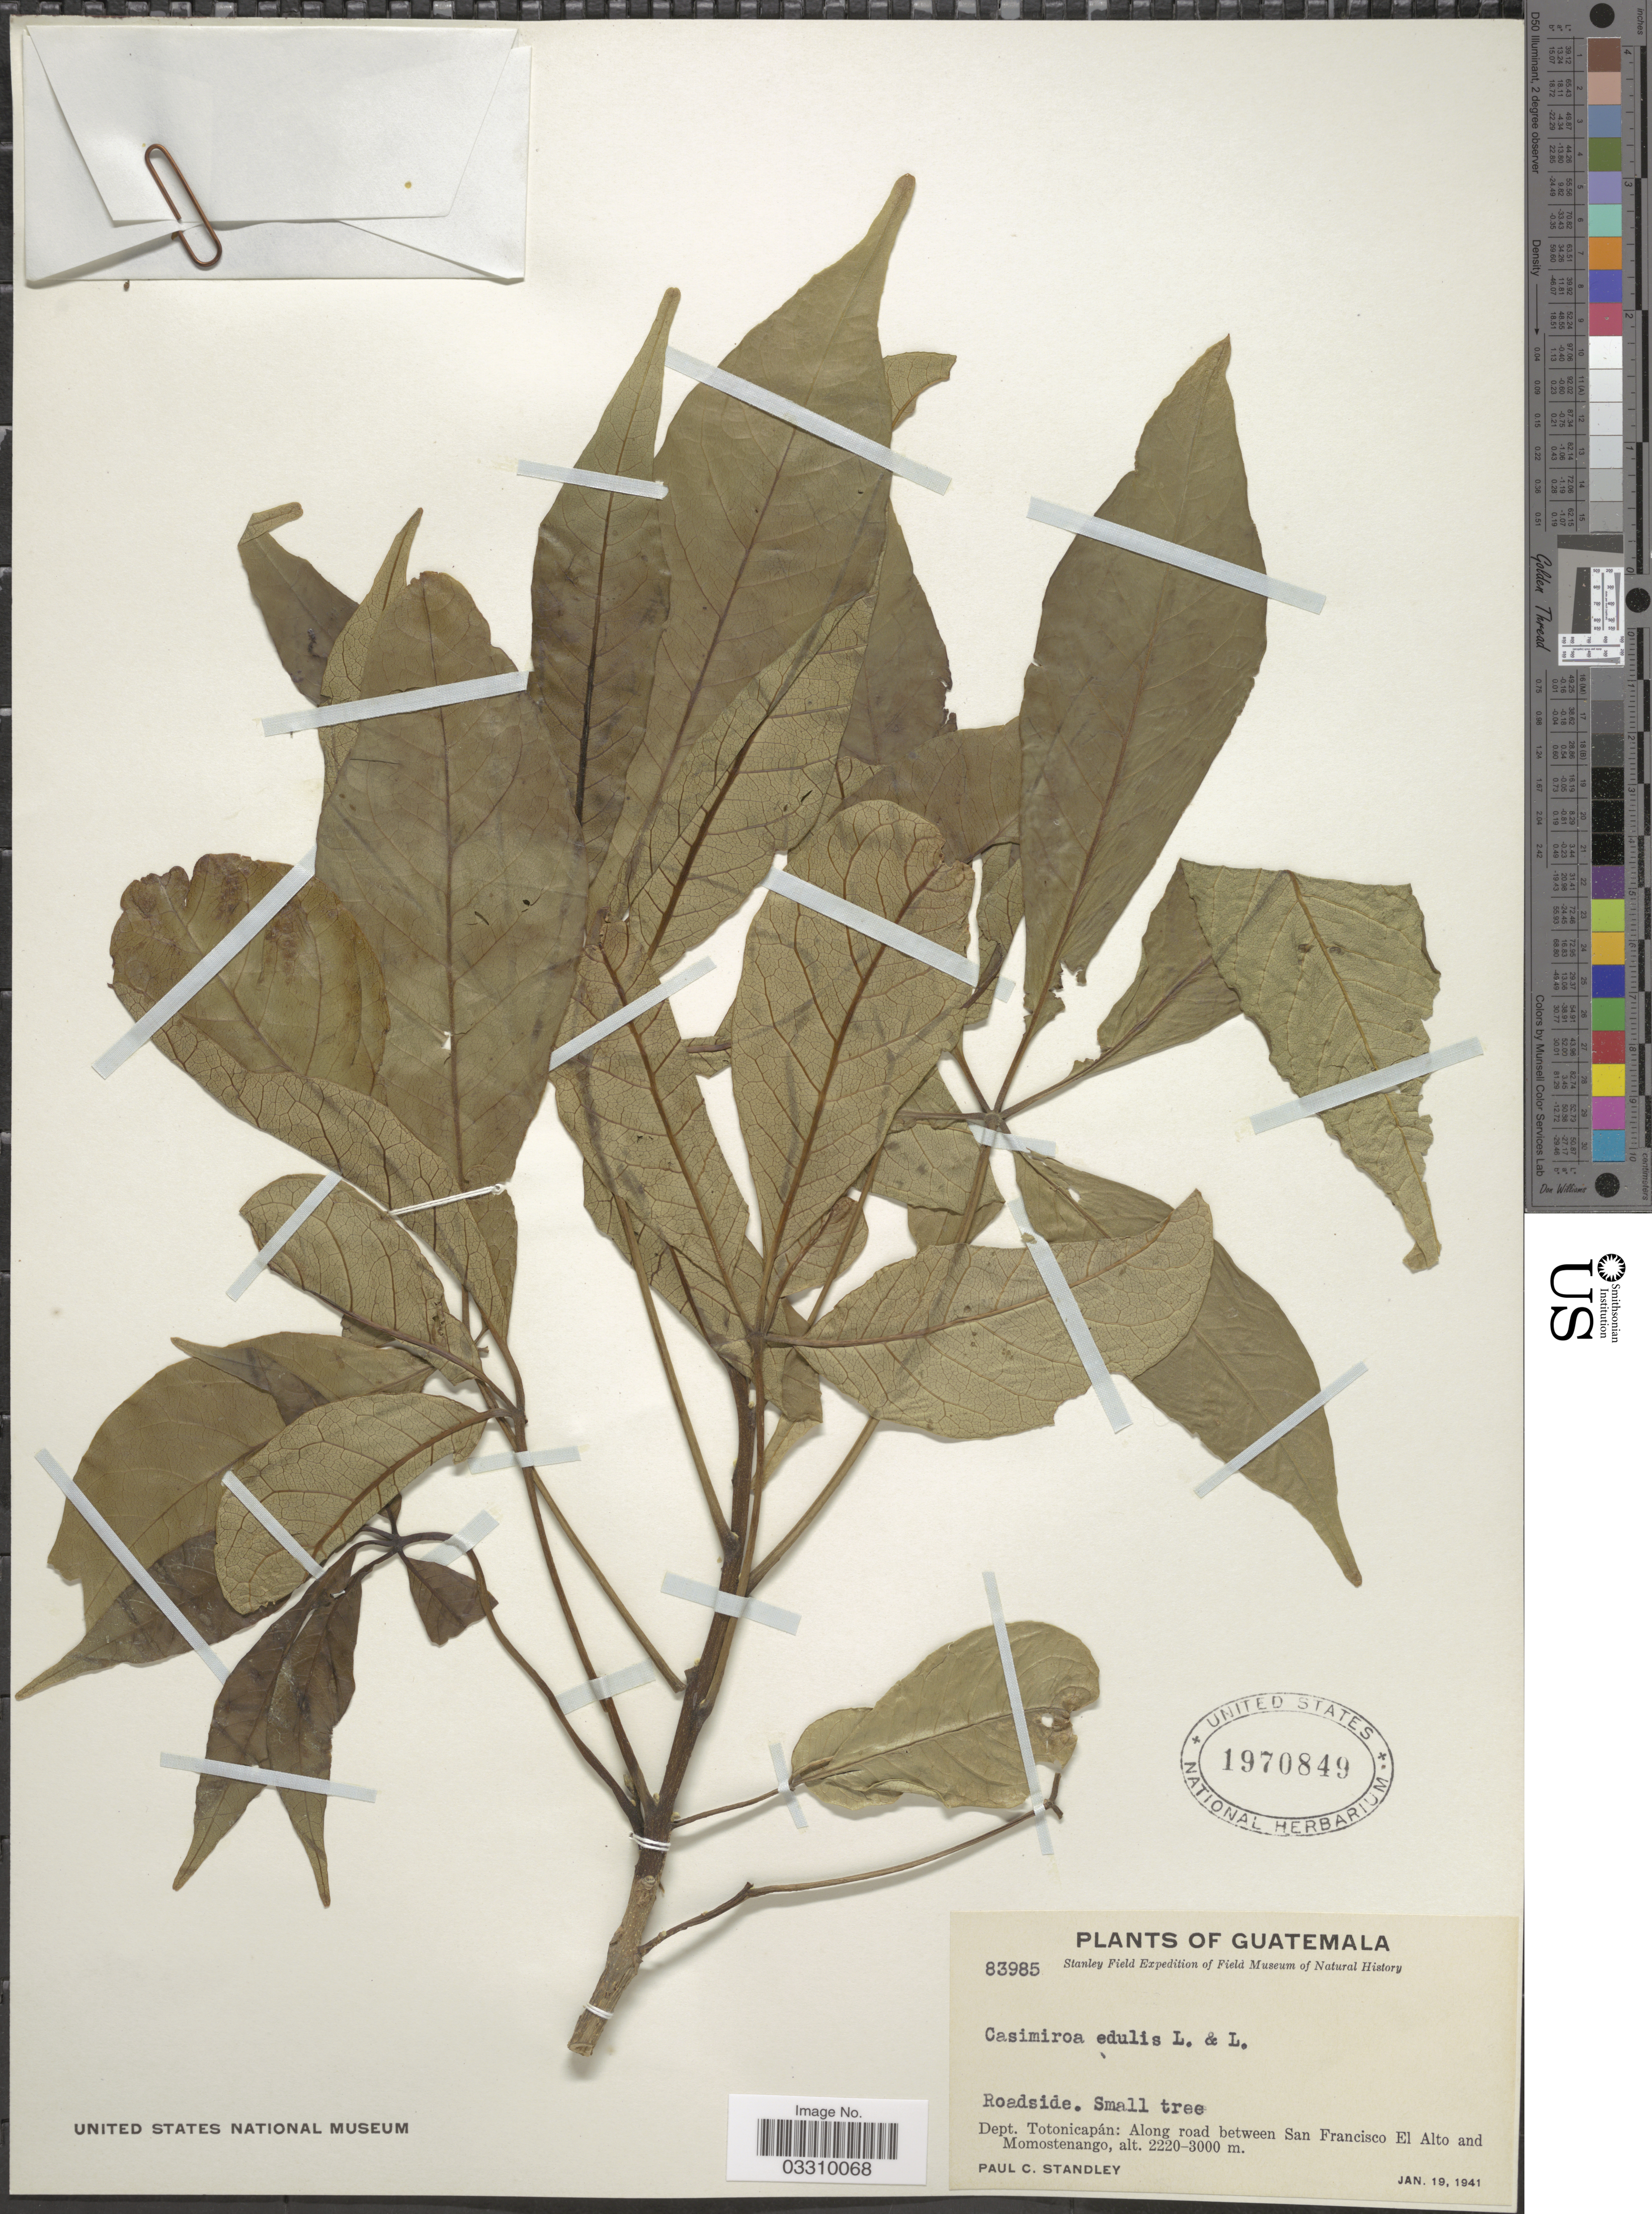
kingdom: Plantae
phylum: Tracheophyta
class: Magnoliopsida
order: Sapindales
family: Rutaceae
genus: Casimiroa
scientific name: Casimiroa edulis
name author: La Llave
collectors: P. C. Standley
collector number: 83985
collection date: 1941-01-19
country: Guatemala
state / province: Totonicapan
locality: Dept. Totonicapán: Along road between San Francisco El Alto and Momostenango.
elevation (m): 2220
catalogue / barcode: US 1970849